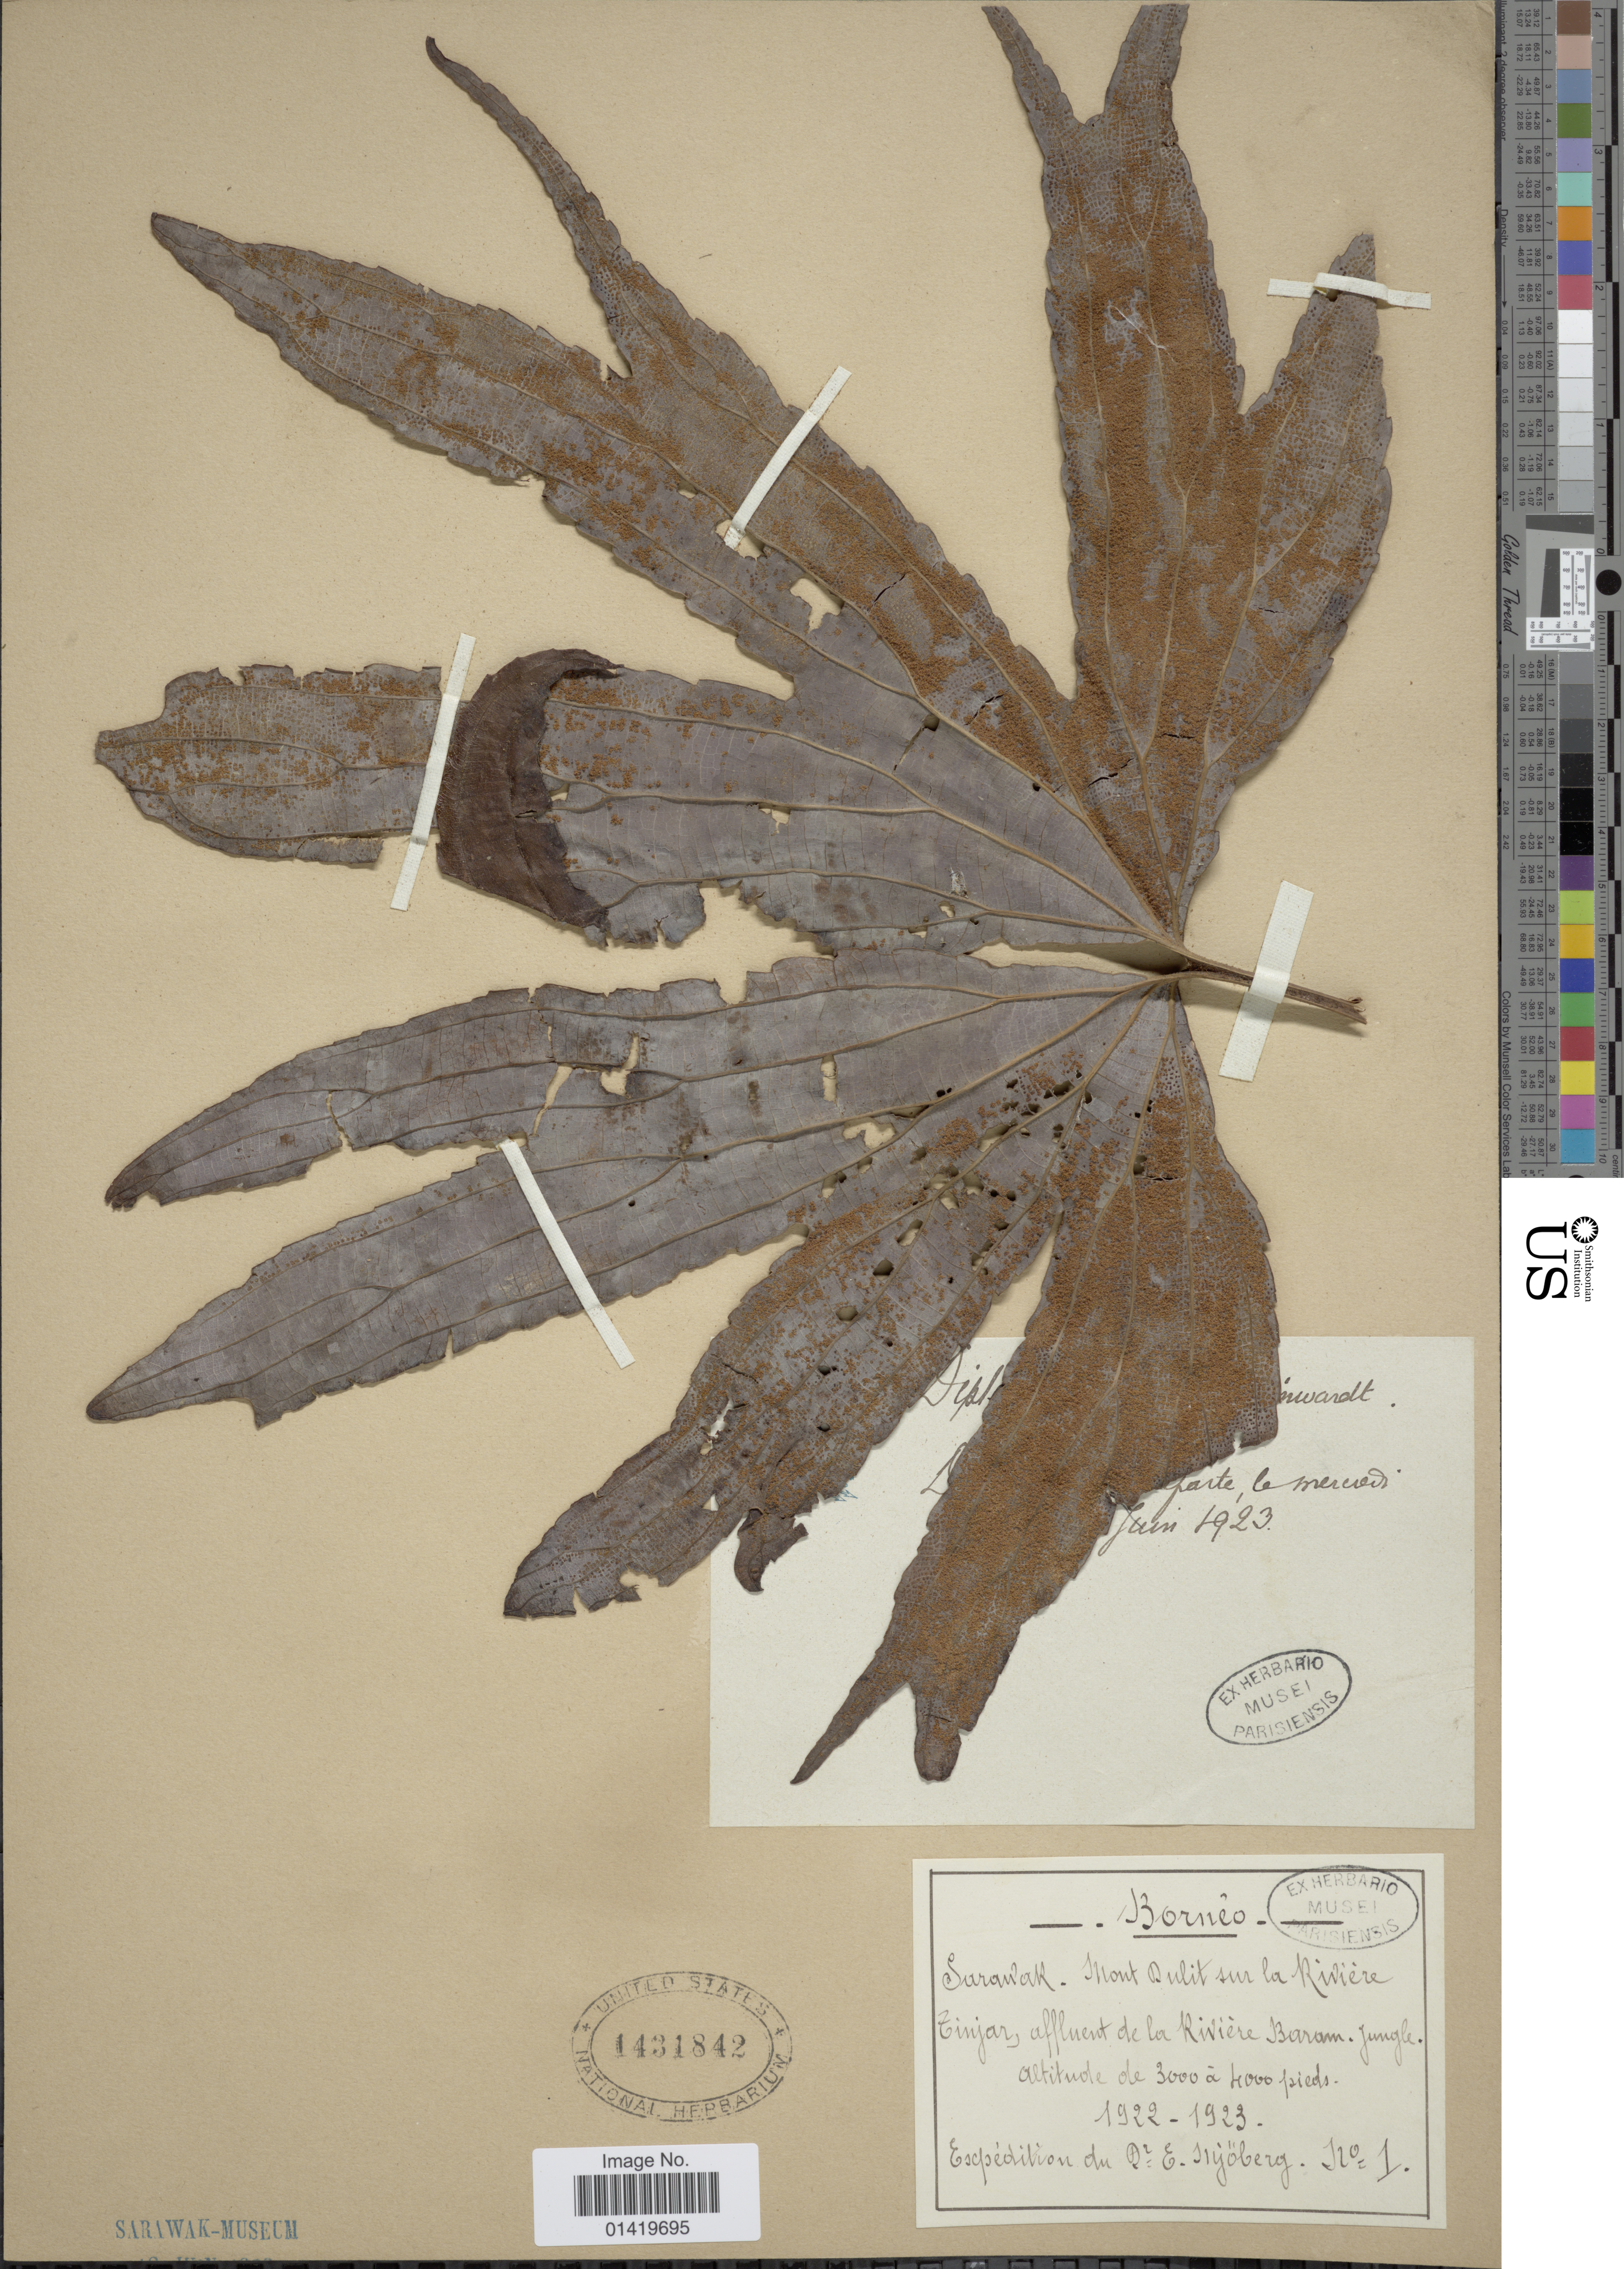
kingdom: Plantae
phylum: Tracheophyta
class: Polypodiopsida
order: Gleicheniales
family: Dipteridaceae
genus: Dipteris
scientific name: Dipteris conjugata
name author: Reinw.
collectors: E. Mjoberg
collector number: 1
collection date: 1922/1923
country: Malaysia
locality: Borneo. Tinjar, affluent de la Rivière Baram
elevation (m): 914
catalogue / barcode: US 1431842